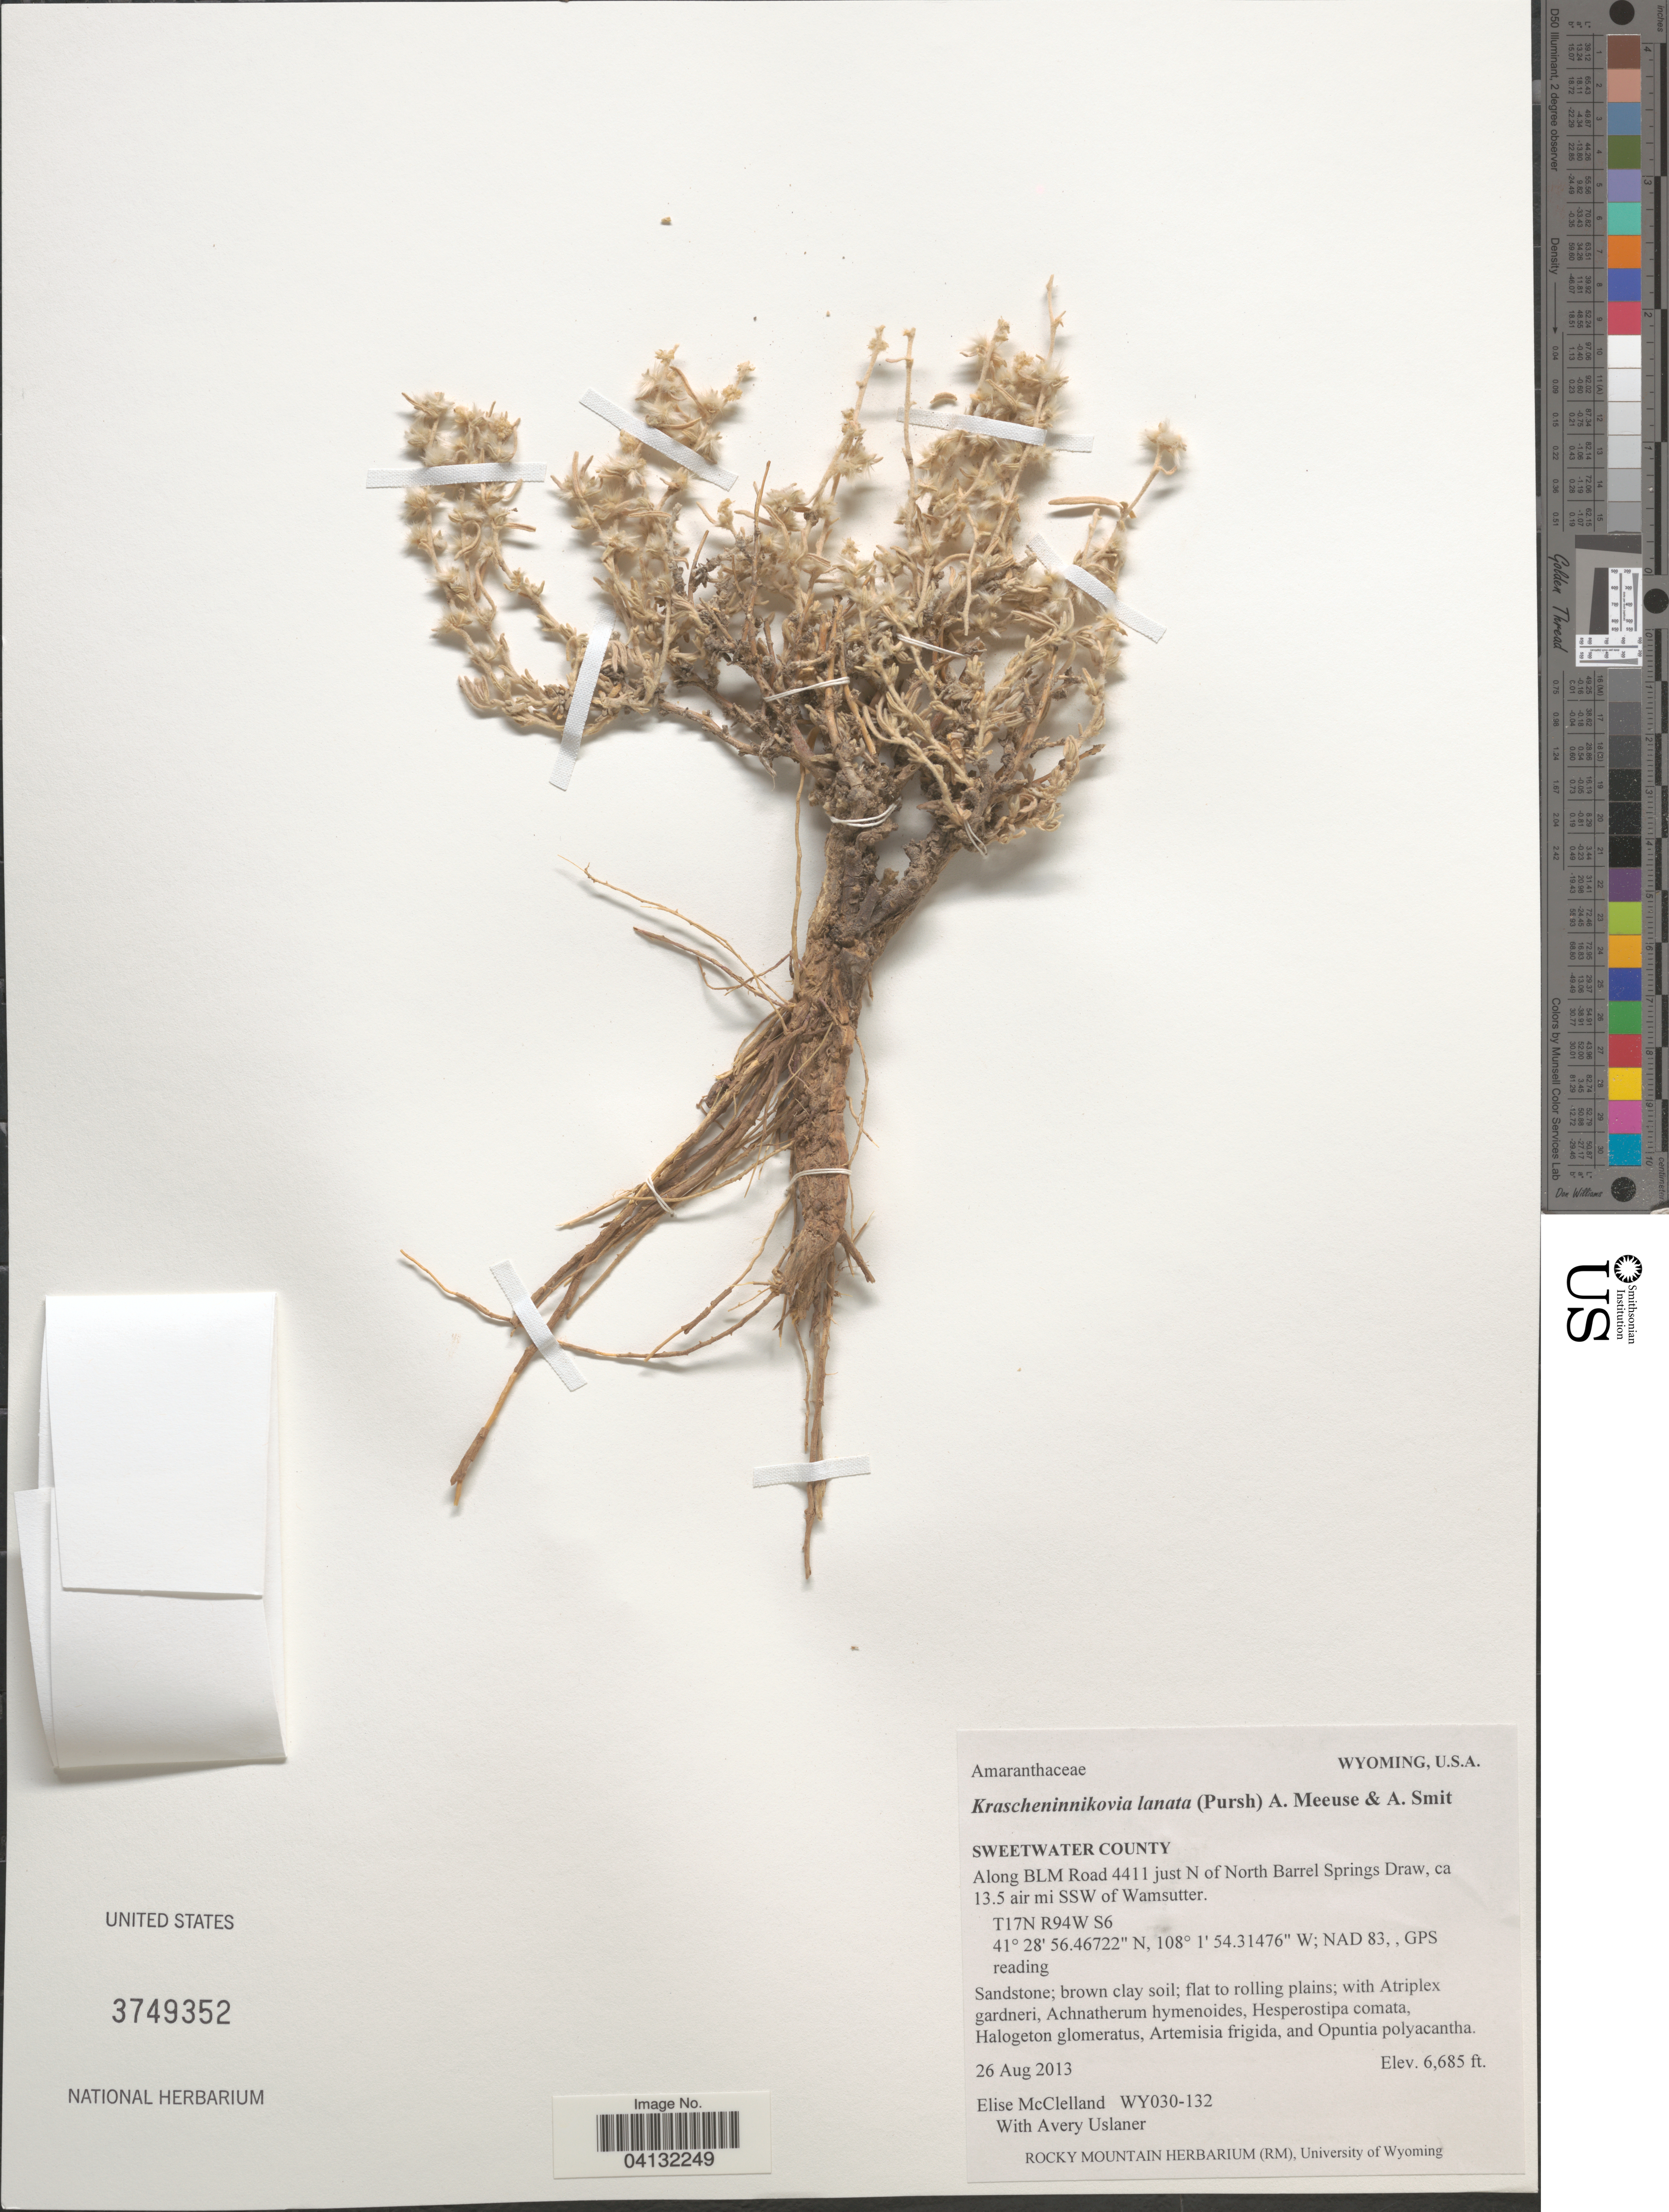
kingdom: Plantae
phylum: Tracheophyta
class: Magnoliopsida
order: Caryophyllales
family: Amaranthaceae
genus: Krascheninnikovia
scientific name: Krascheninnikovia lanata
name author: (Pursh) A. Meeuse & A.Smit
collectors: E. McClelland & A. Uslaner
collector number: WY030-132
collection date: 2013-08-26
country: United States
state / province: Wyoming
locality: Sweetwater County. Along BLM Road 4411 just N of North Barrel Springs Draw, ca 13.5 air mi SSW of Wamsutter. T17N R94W S6. NAD 83, , GPS reading.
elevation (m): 2038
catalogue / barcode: US 3749352